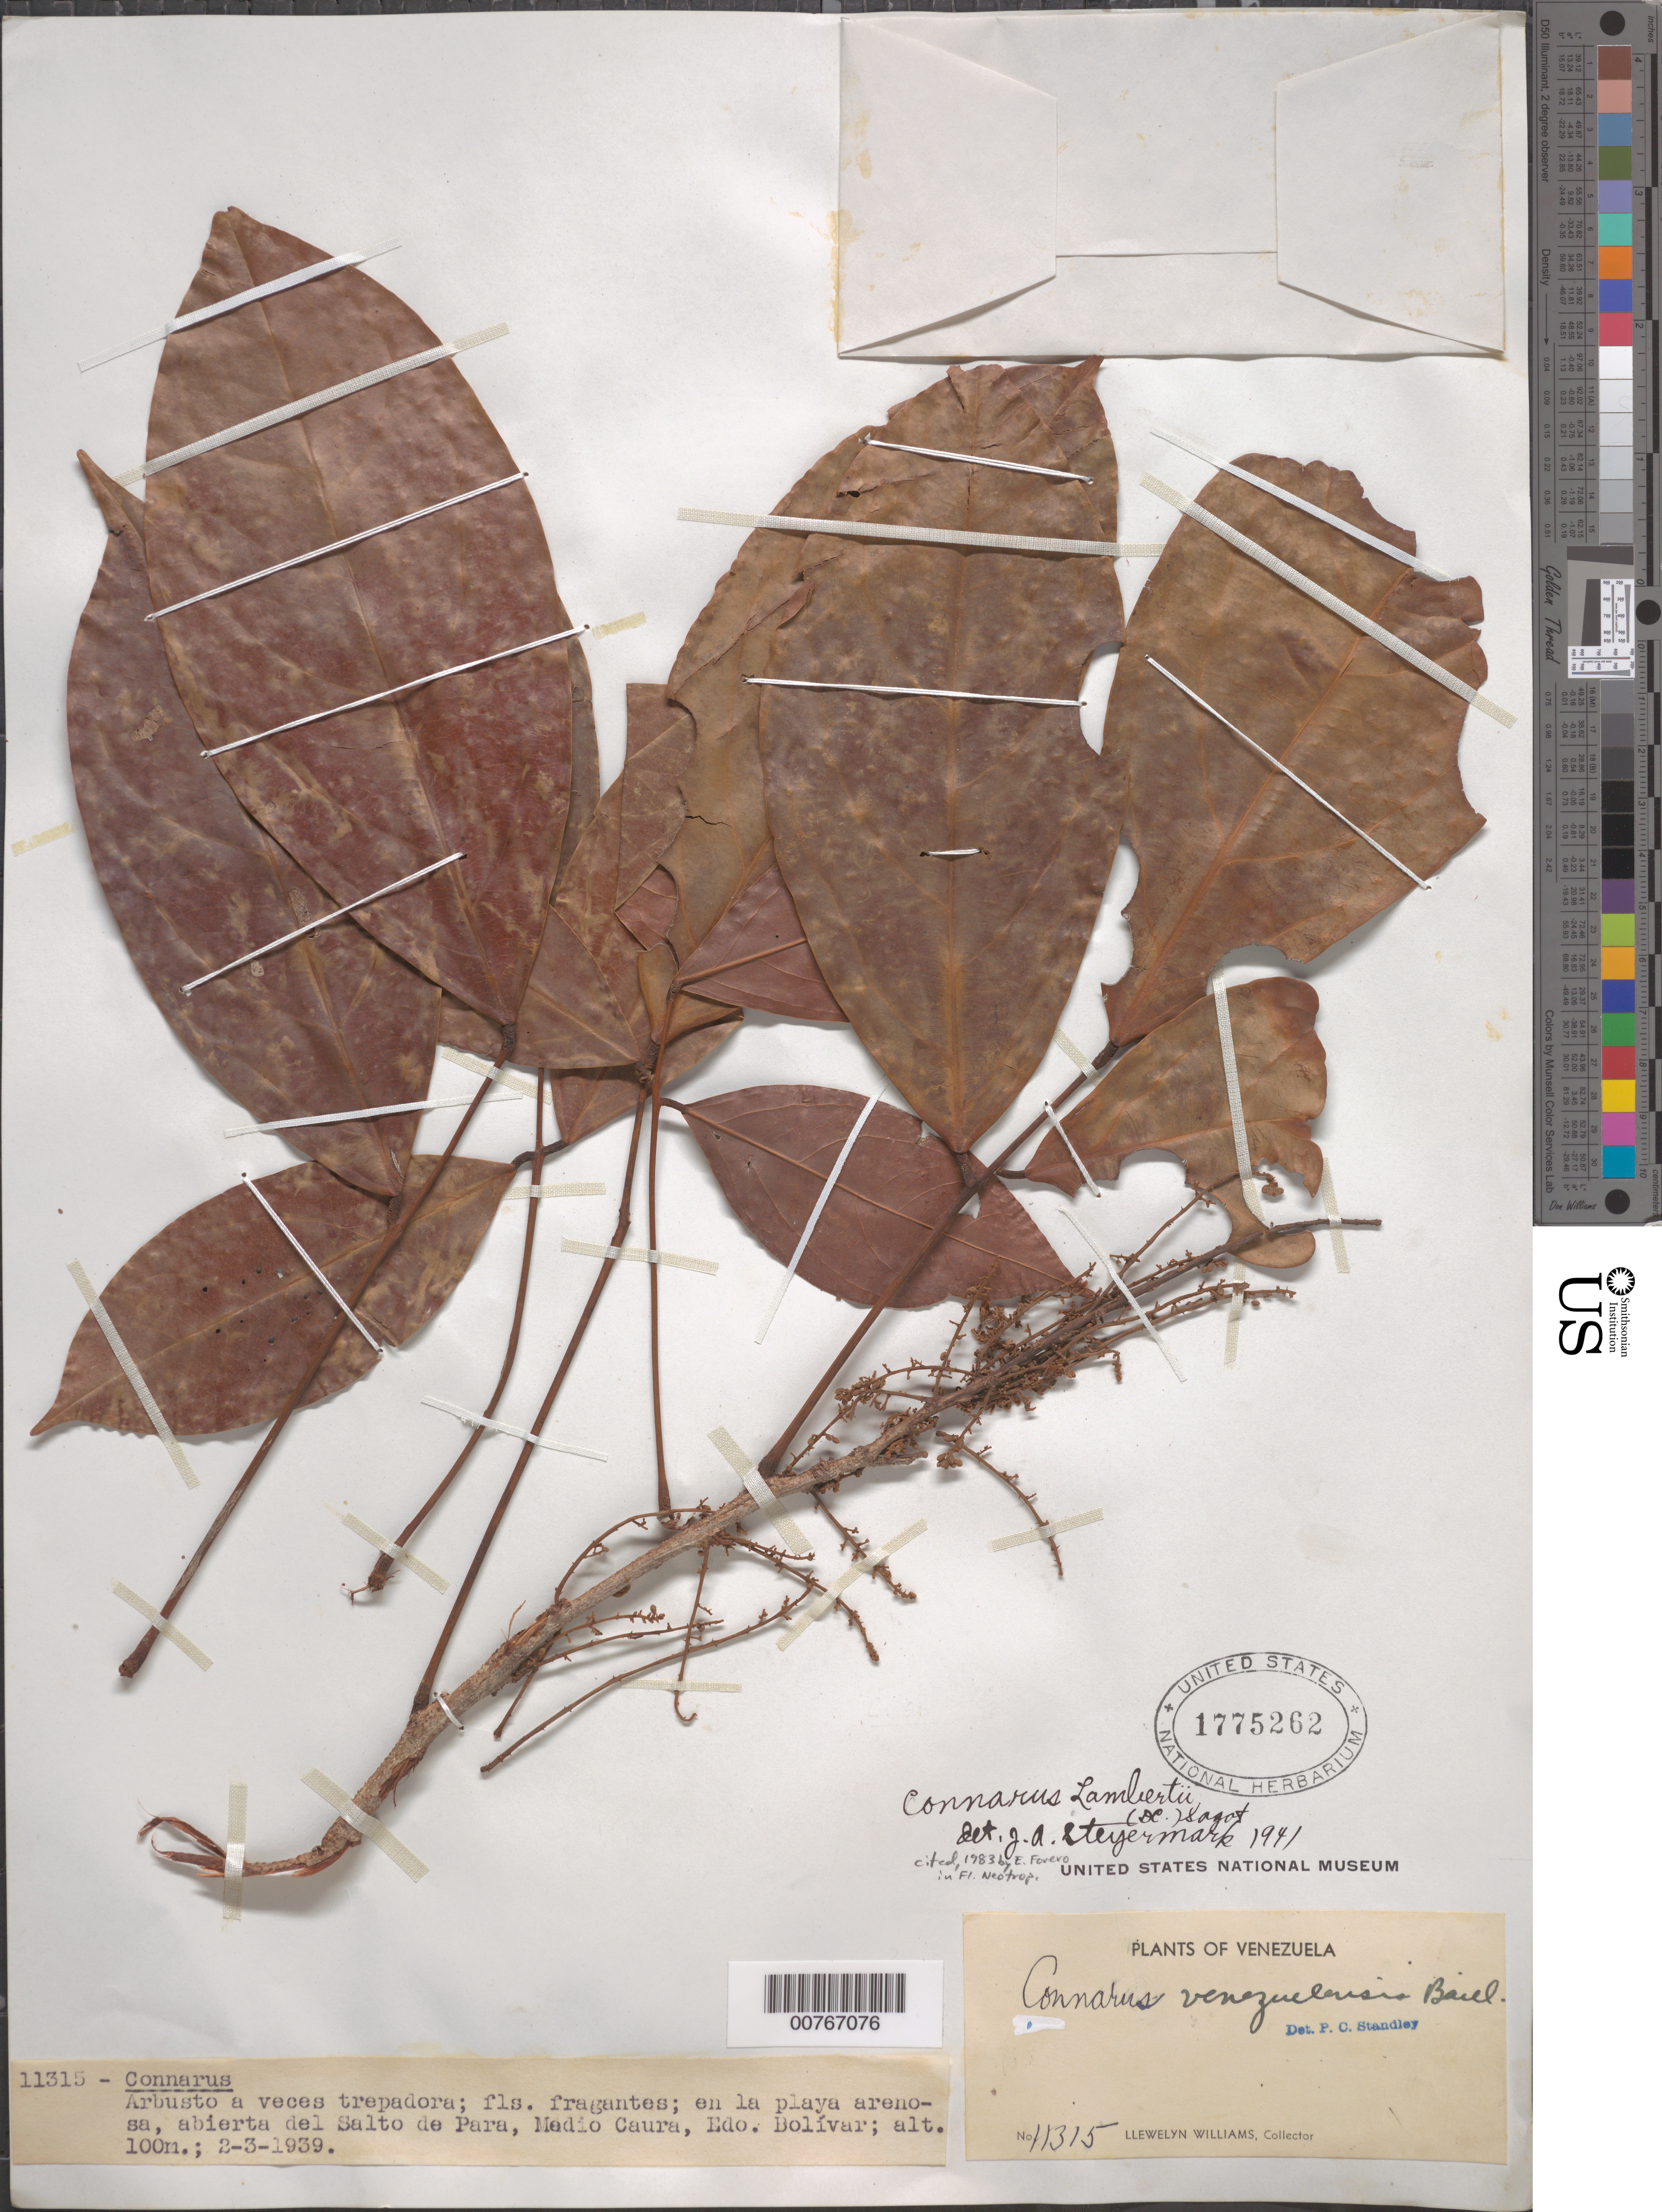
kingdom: Plantae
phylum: Tracheophyta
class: Magnoliopsida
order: Oxalidales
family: Connaraceae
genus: Connarus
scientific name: Connarus lambertii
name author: (DC.) Sagot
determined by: Forero, E.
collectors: Ll. Williams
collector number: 11315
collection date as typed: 2-Mar-39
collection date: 1939-03-02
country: Venezuela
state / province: Bolívar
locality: Salto de Para, Medio Caura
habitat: Playa arenosa, abierta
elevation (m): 100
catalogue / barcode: US 1775262